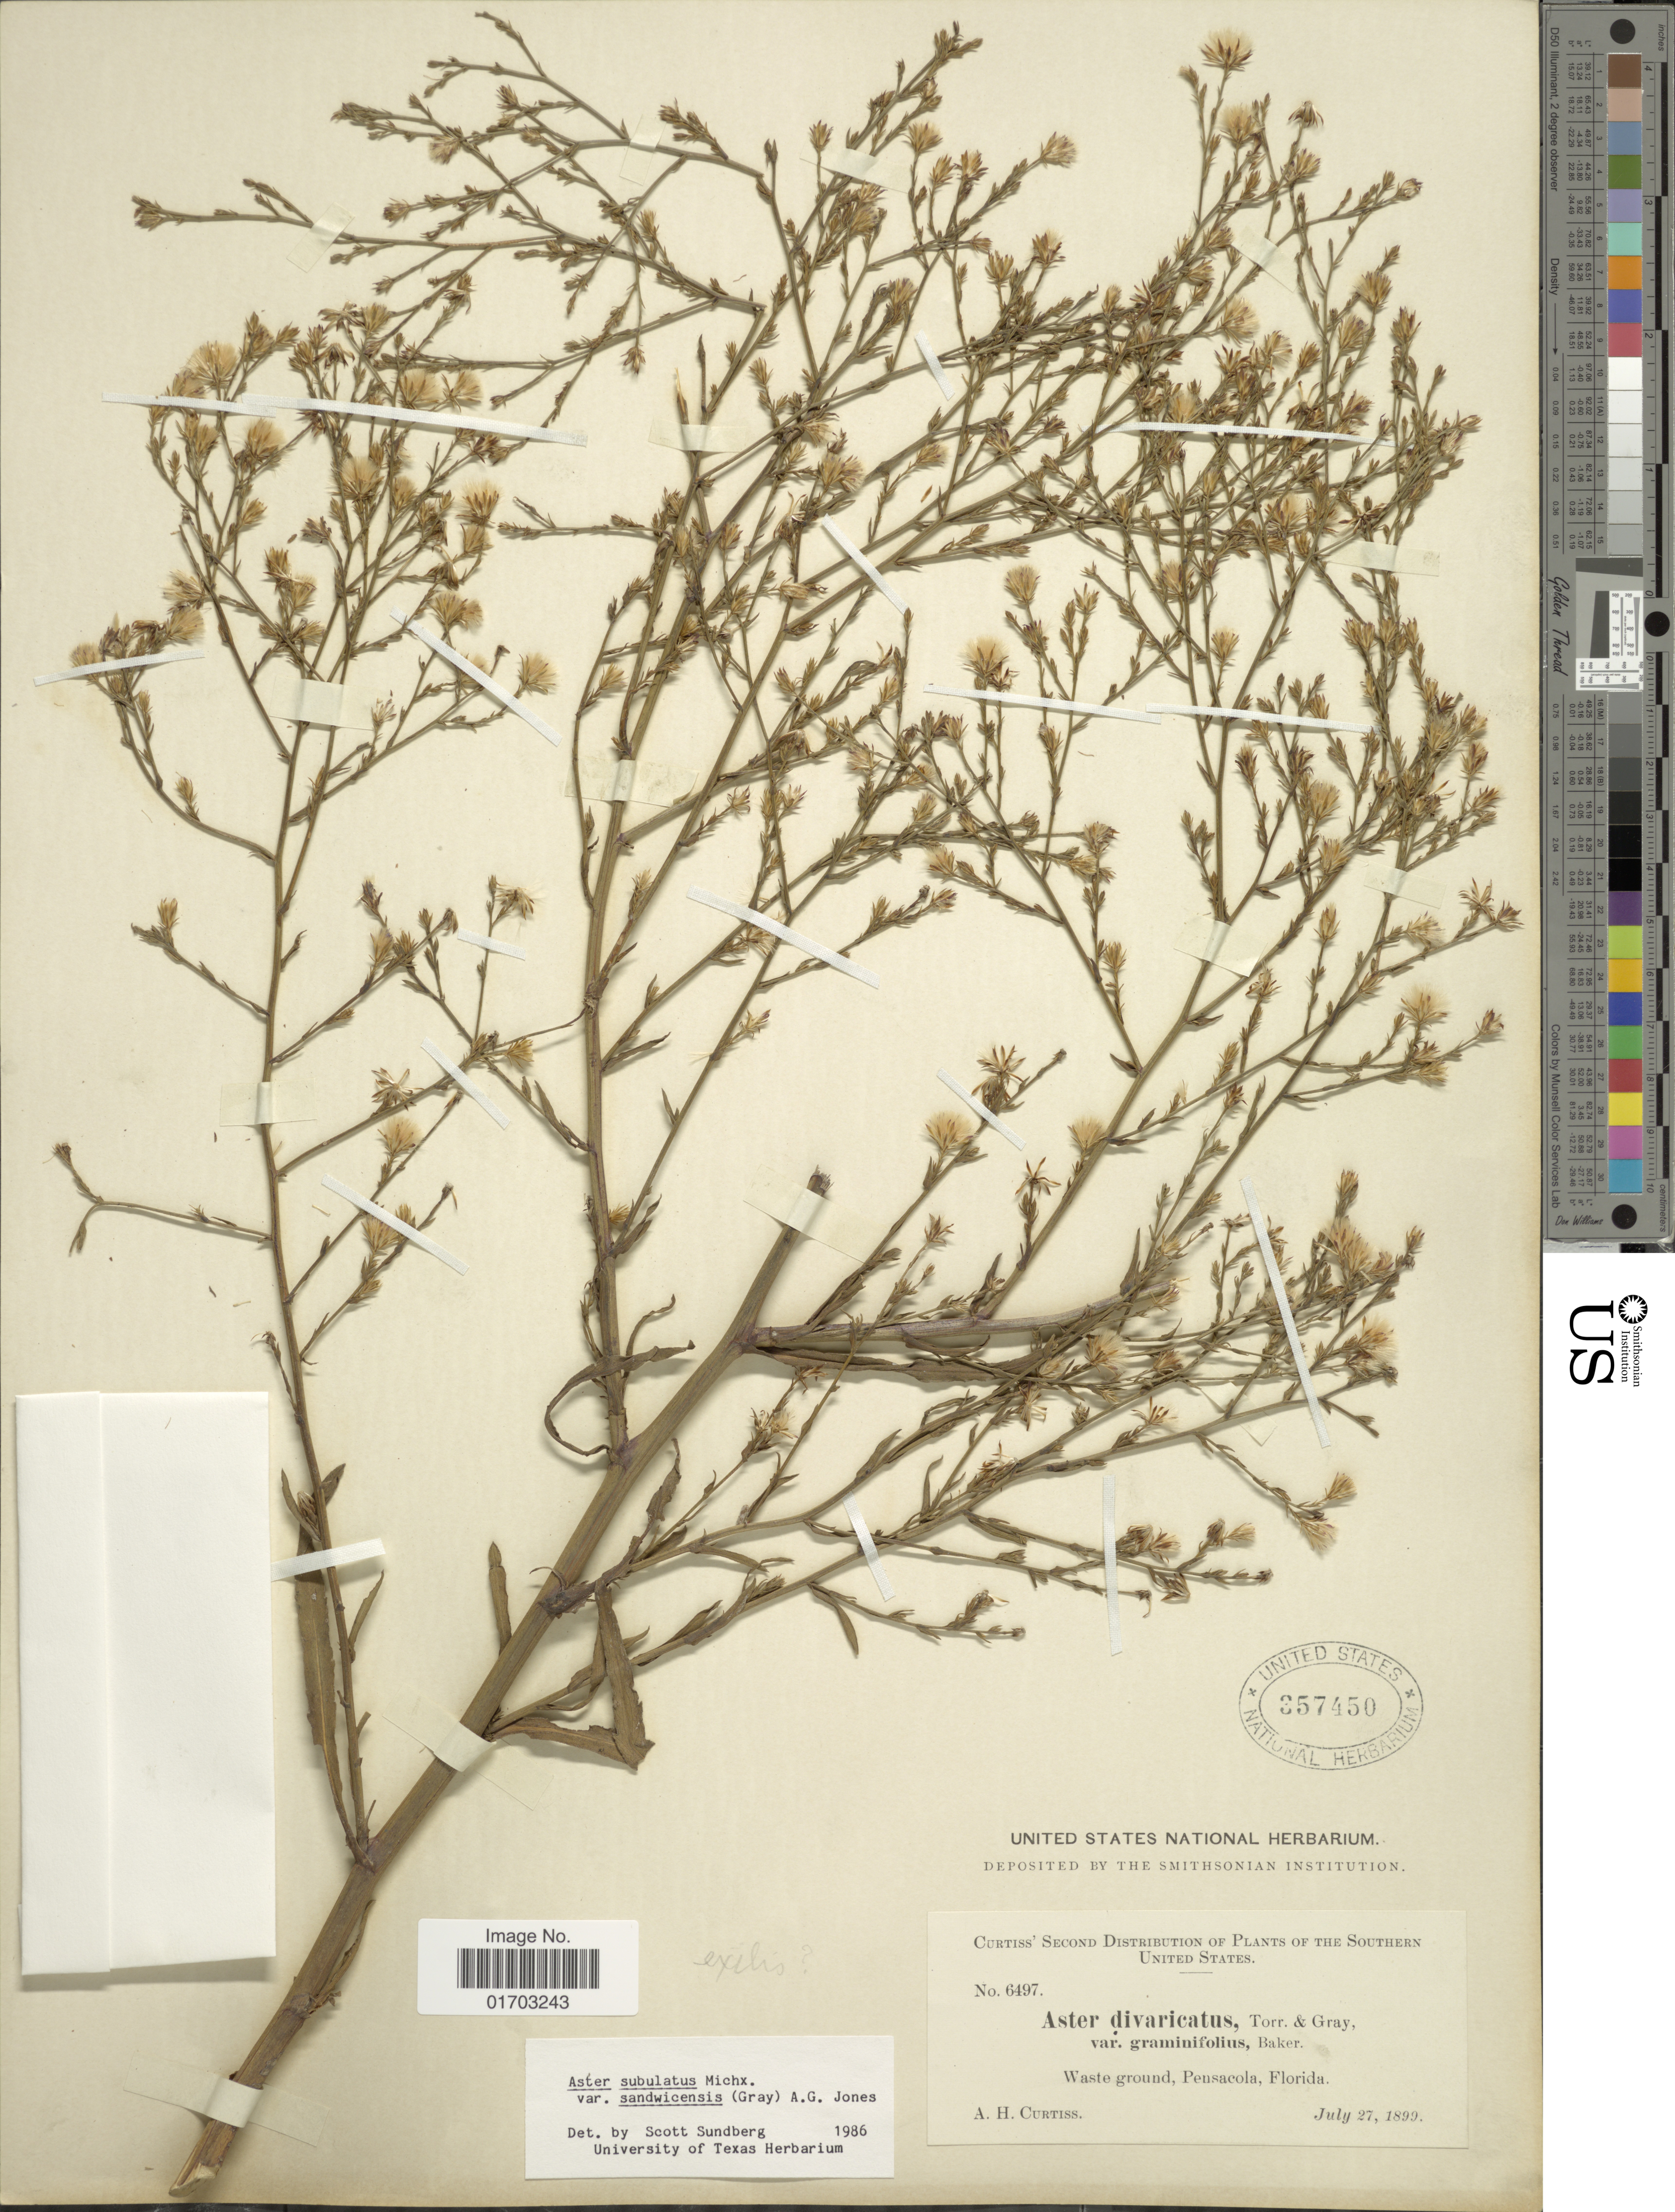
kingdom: Plantae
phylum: Tracheophyta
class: Magnoliopsida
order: Asterales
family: Asteraceae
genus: Symphyotrichum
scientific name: Symphyotrichum squamatum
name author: (Spreng.) G.L. Nesom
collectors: A. H. Curtiss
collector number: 6497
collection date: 1899-07-27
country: United States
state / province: Florida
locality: Waste ground, Pensacola.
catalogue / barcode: US 357450